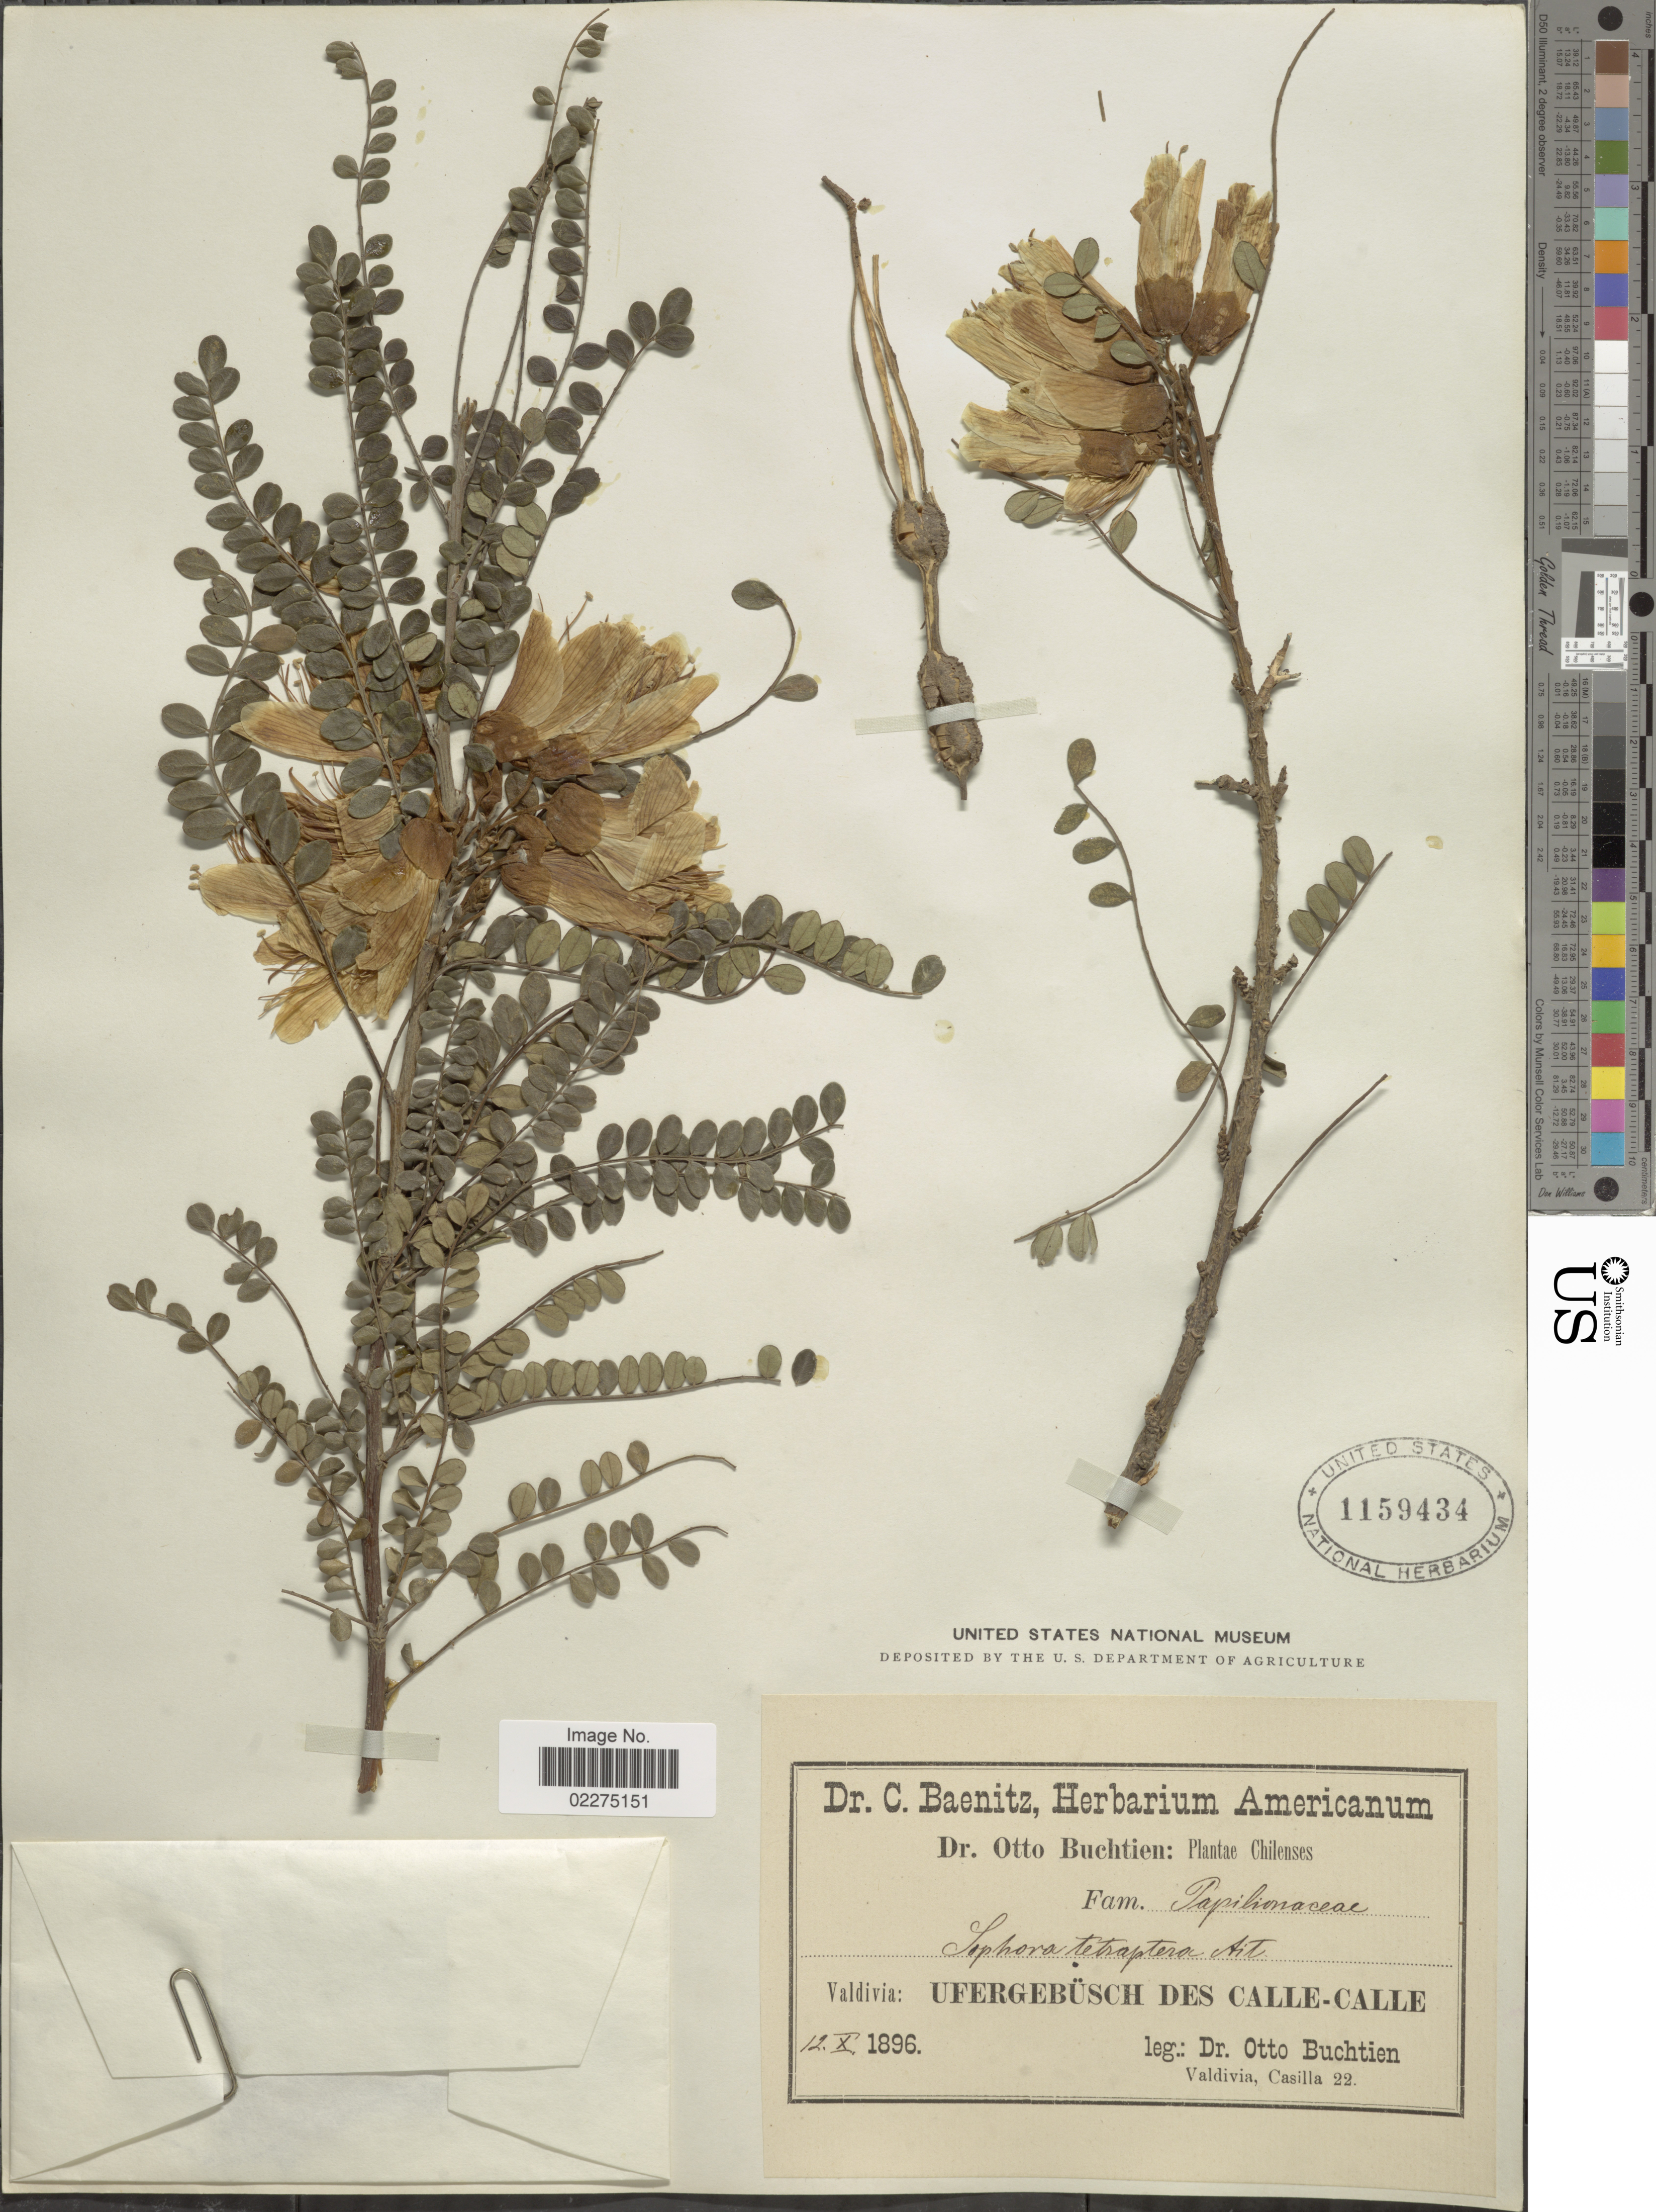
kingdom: Plantae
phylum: Tracheophyta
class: Magnoliopsida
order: Fabales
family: Fabaceae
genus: Sophora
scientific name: Sophora tetraptera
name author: J.F. Mill.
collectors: O. Buchtien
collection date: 1896-10-12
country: Chile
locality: Valdivia: Ufergebüsch des Calle-Calle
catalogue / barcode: US 1159434